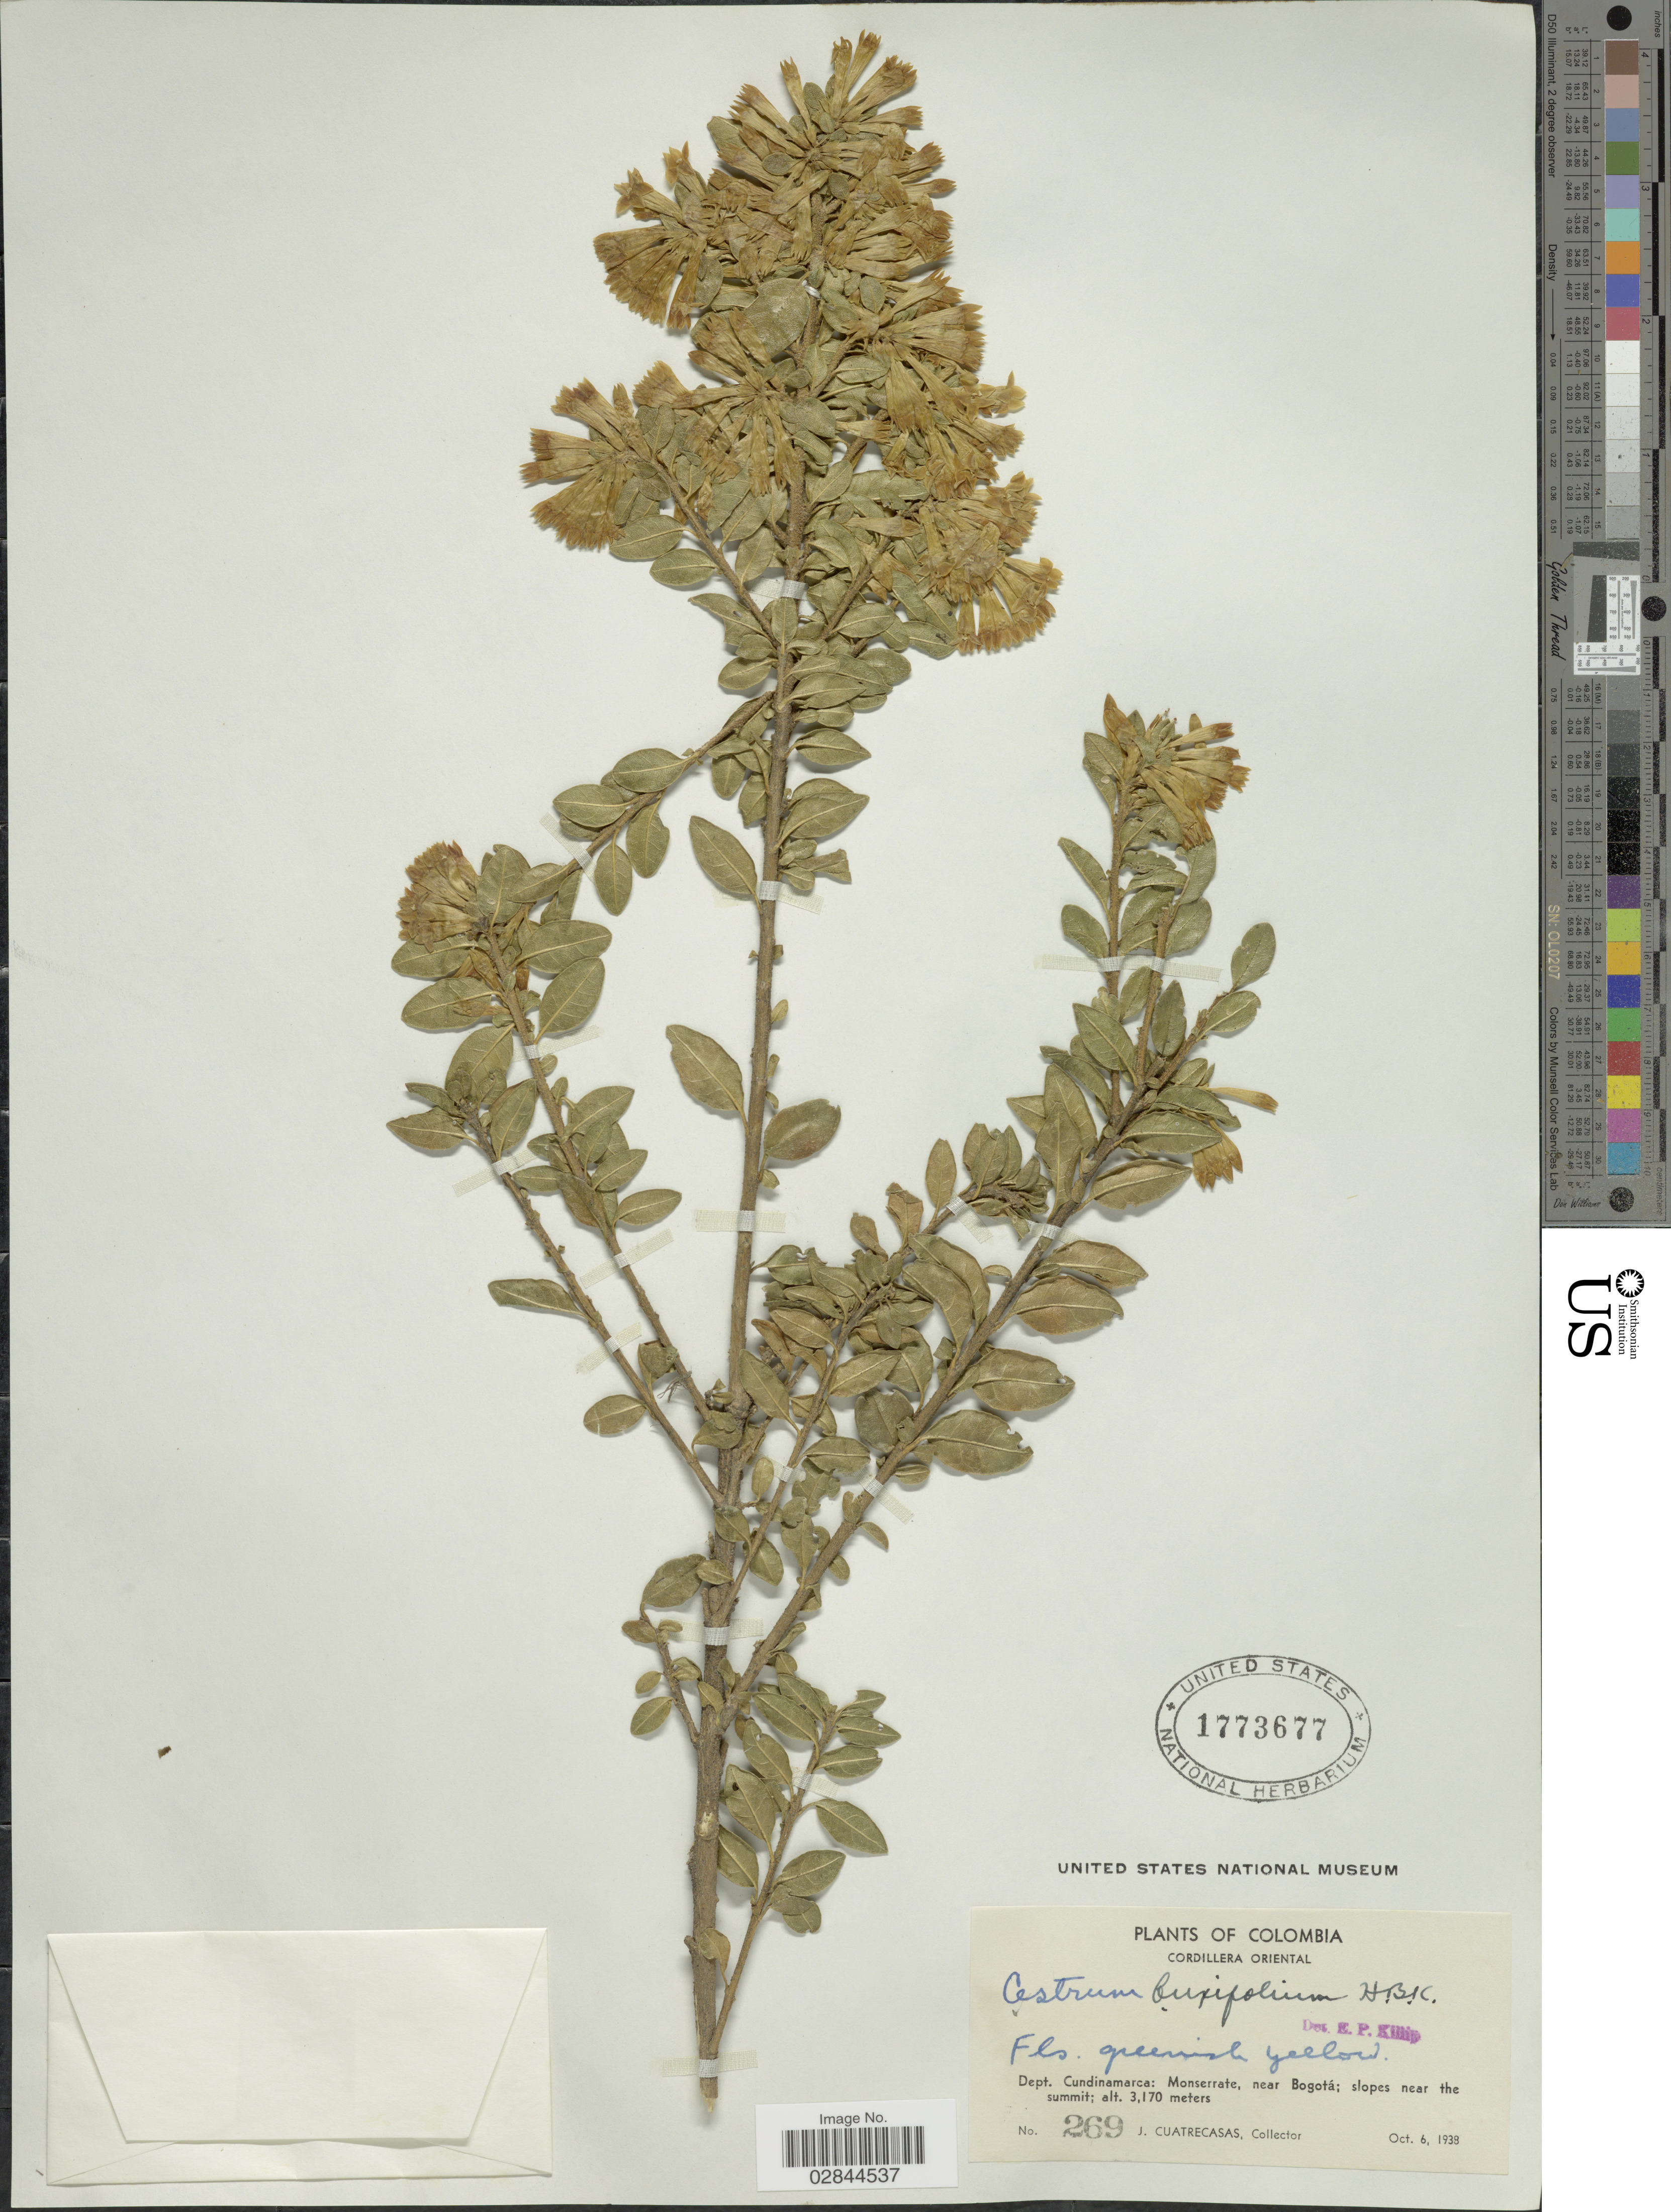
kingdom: Plantae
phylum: Tracheophyta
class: Magnoliopsida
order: Solanales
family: Solanaceae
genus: Cestrum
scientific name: Cestrum buxifolium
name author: Kunth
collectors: J. Cuatrecasas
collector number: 269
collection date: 1938-10-06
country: Colombia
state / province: Cundinamarca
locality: Cordillera Oriental. Dept. Cundinamarca: Monserrate, near Bogotá: slopes near the summit.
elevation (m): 3170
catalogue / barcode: US 1773677